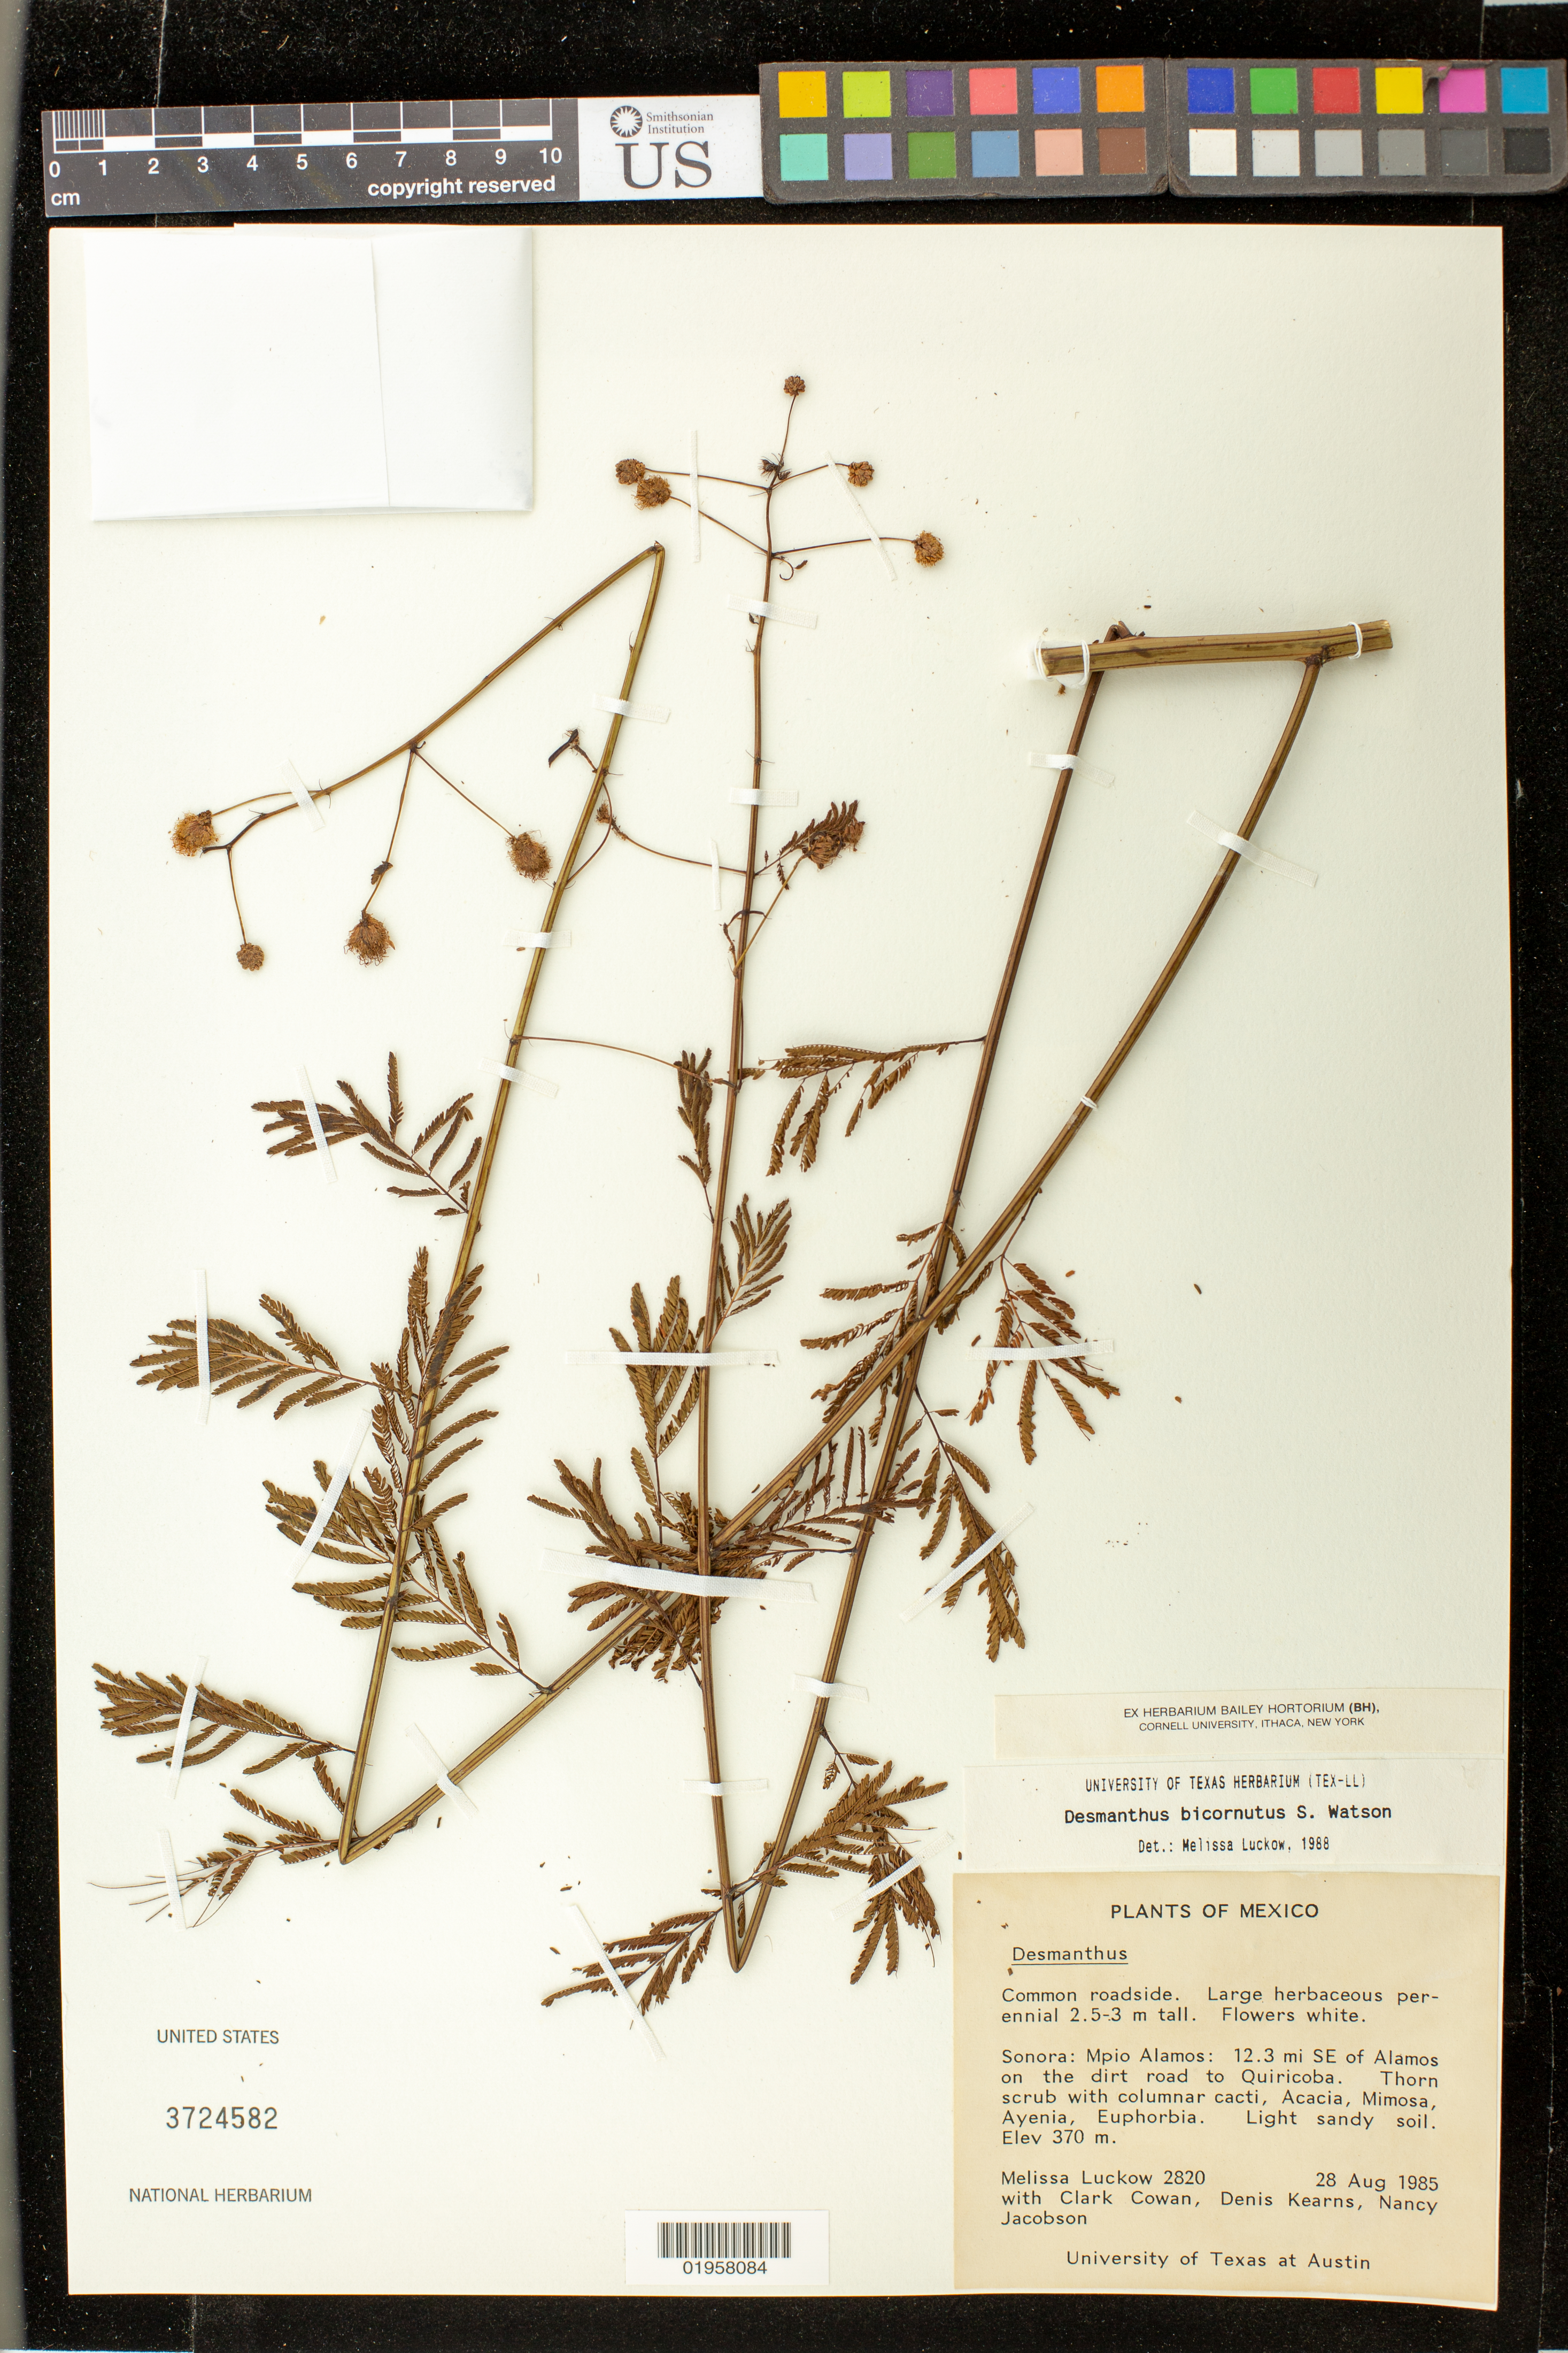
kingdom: Plantae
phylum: Tracheophyta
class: Magnoliopsida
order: Fabales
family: Fabaceae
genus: Desmanthus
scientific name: Desmanthus bicornutus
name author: S. Watson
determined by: Luckow, M. A.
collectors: M. A. Luckow, C. P. Cowan, D. Kearns & N. Jacobson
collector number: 2820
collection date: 1985-08-28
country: Mexico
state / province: Sonora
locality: Mpio Alamos: 12.3 miles SE of Alamos on the dirt road to Quiricoba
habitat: Light sandy soil. Common roadside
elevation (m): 370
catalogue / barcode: US 3724582